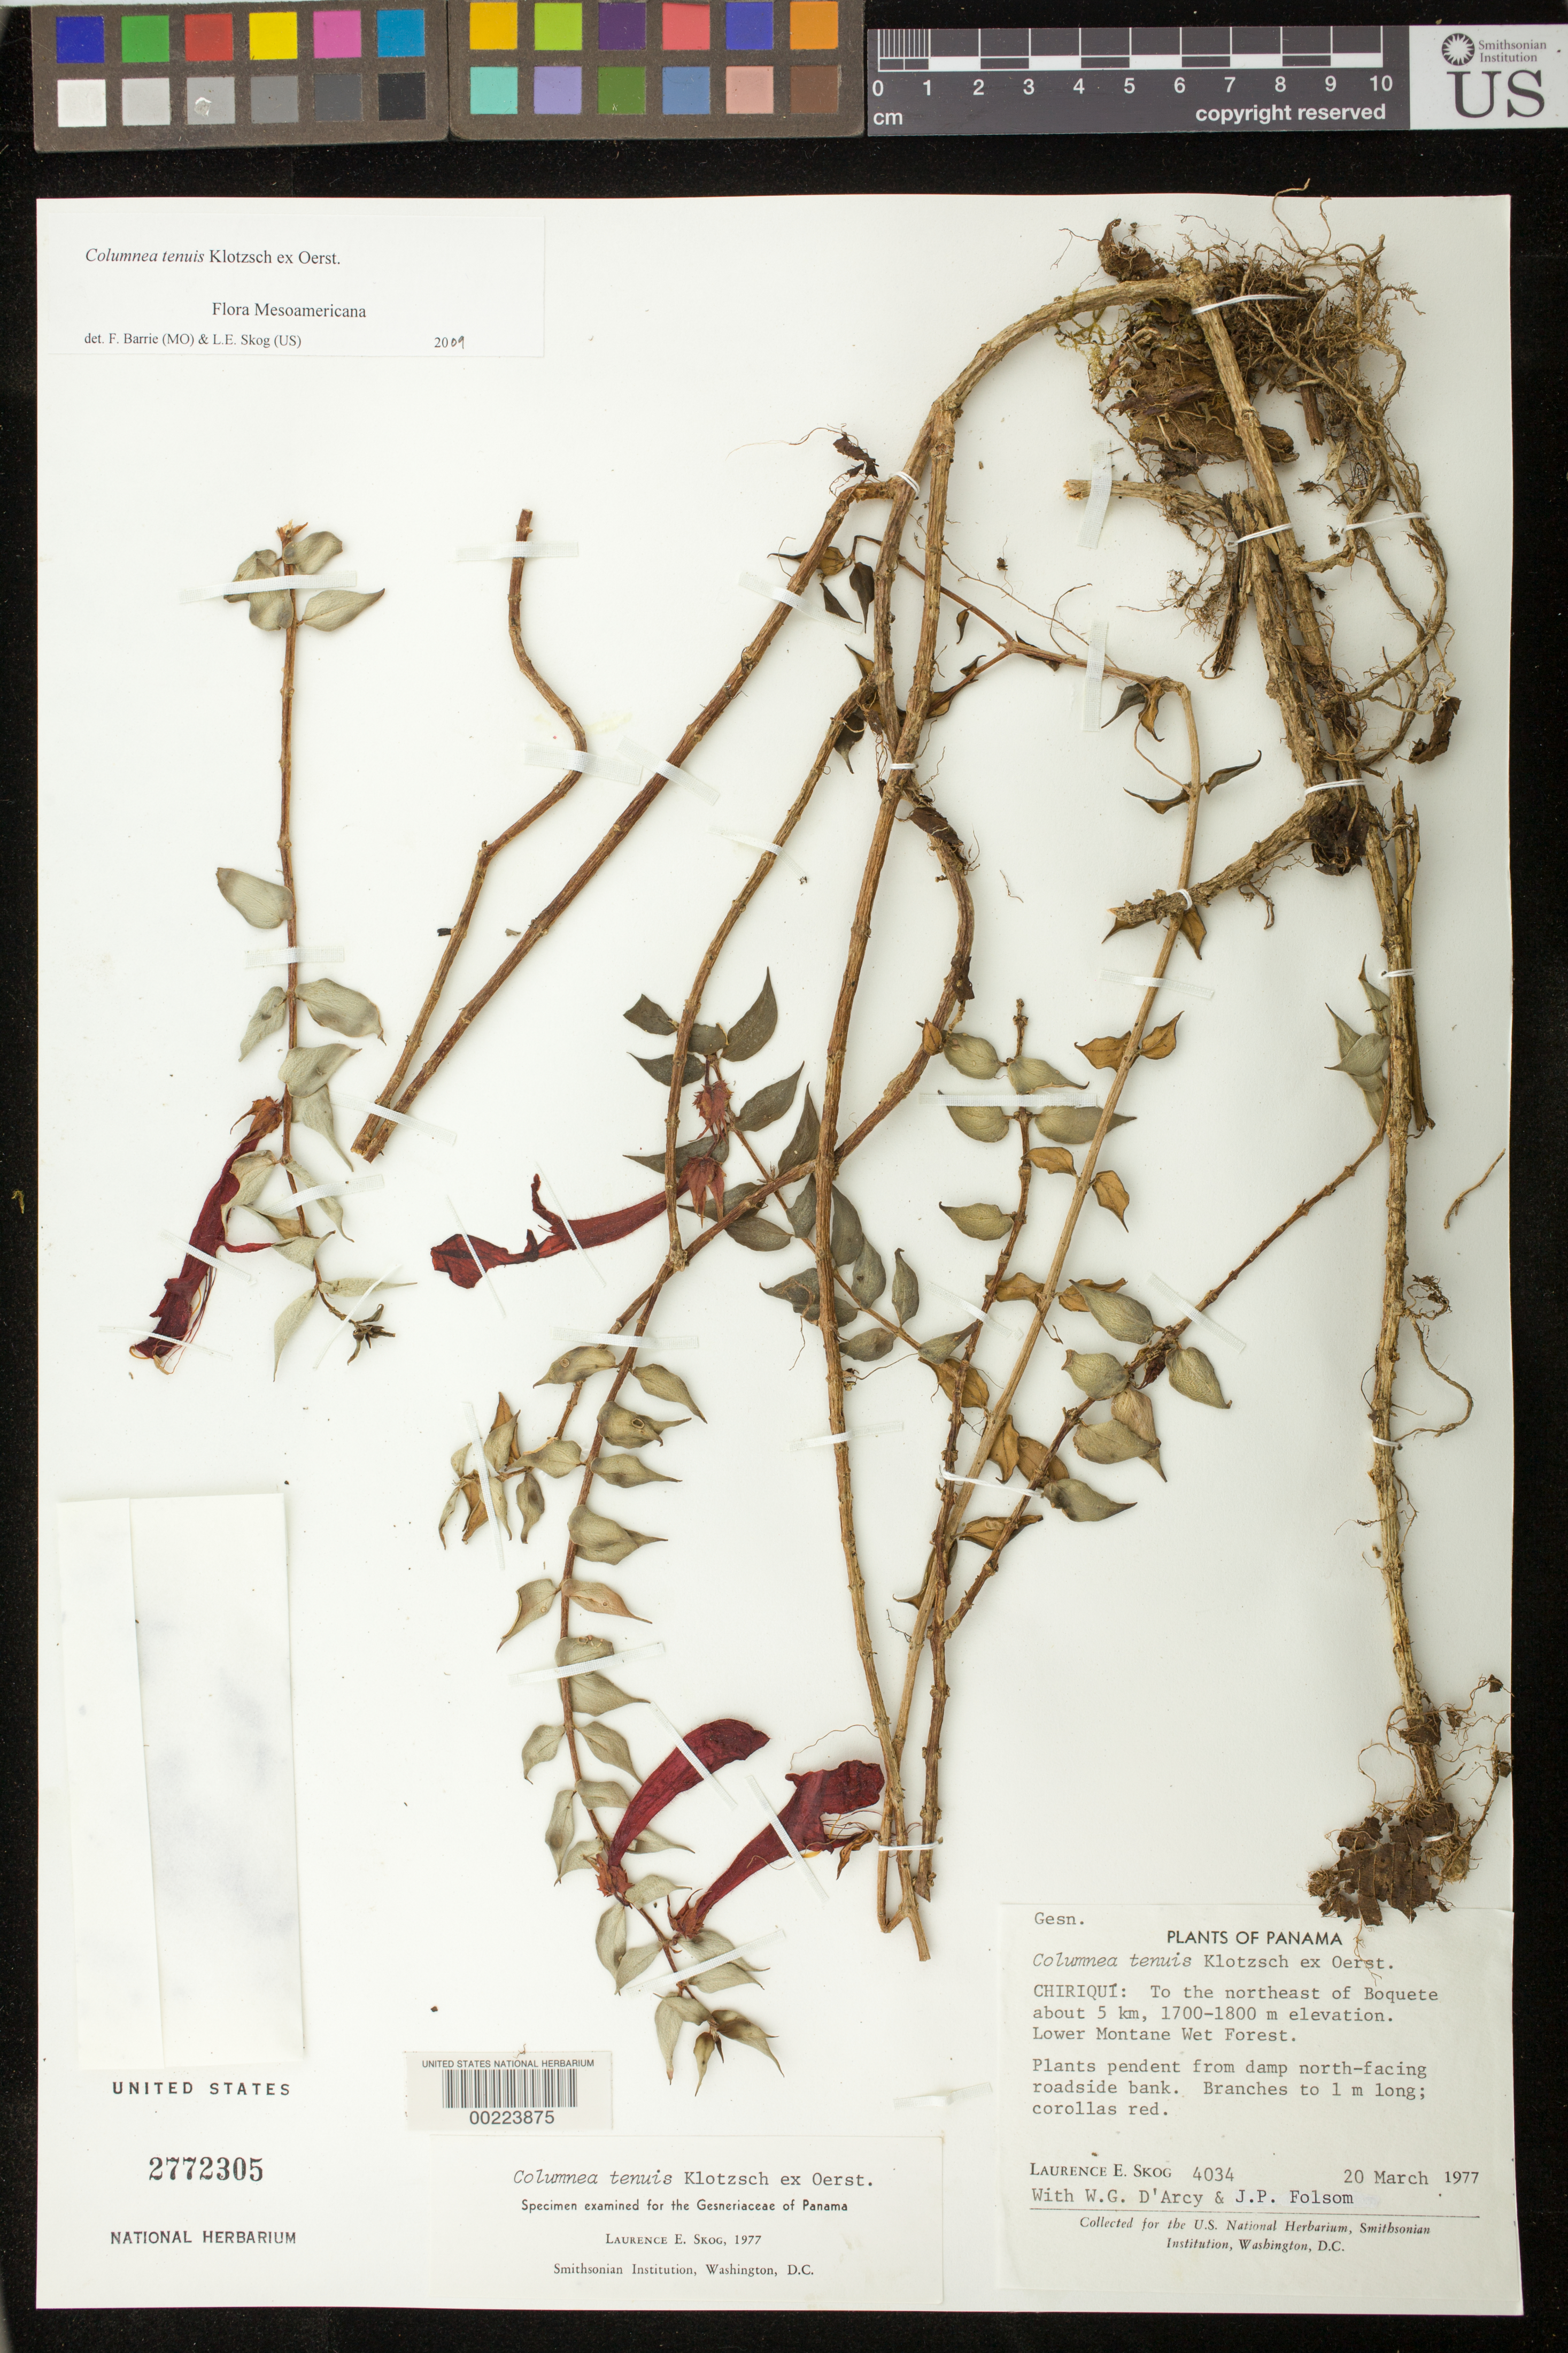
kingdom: Plantae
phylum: Tracheophyta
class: Magnoliopsida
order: Lamiales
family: Gesneriaceae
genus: Columnea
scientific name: Columnea tenuis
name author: Klotzsch ex Oerst.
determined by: Skog, Laurence E.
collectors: L. E. Skog, W. G. D'Arcy & J. P. Folsom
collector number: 4034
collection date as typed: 20 Mar 1977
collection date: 1977-03-20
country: Panama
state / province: Chiriquí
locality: To the NE of Boquete about 5 km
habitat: Lower montane wet forest; damp north-facing roadside bank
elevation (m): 1700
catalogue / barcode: US 2772305